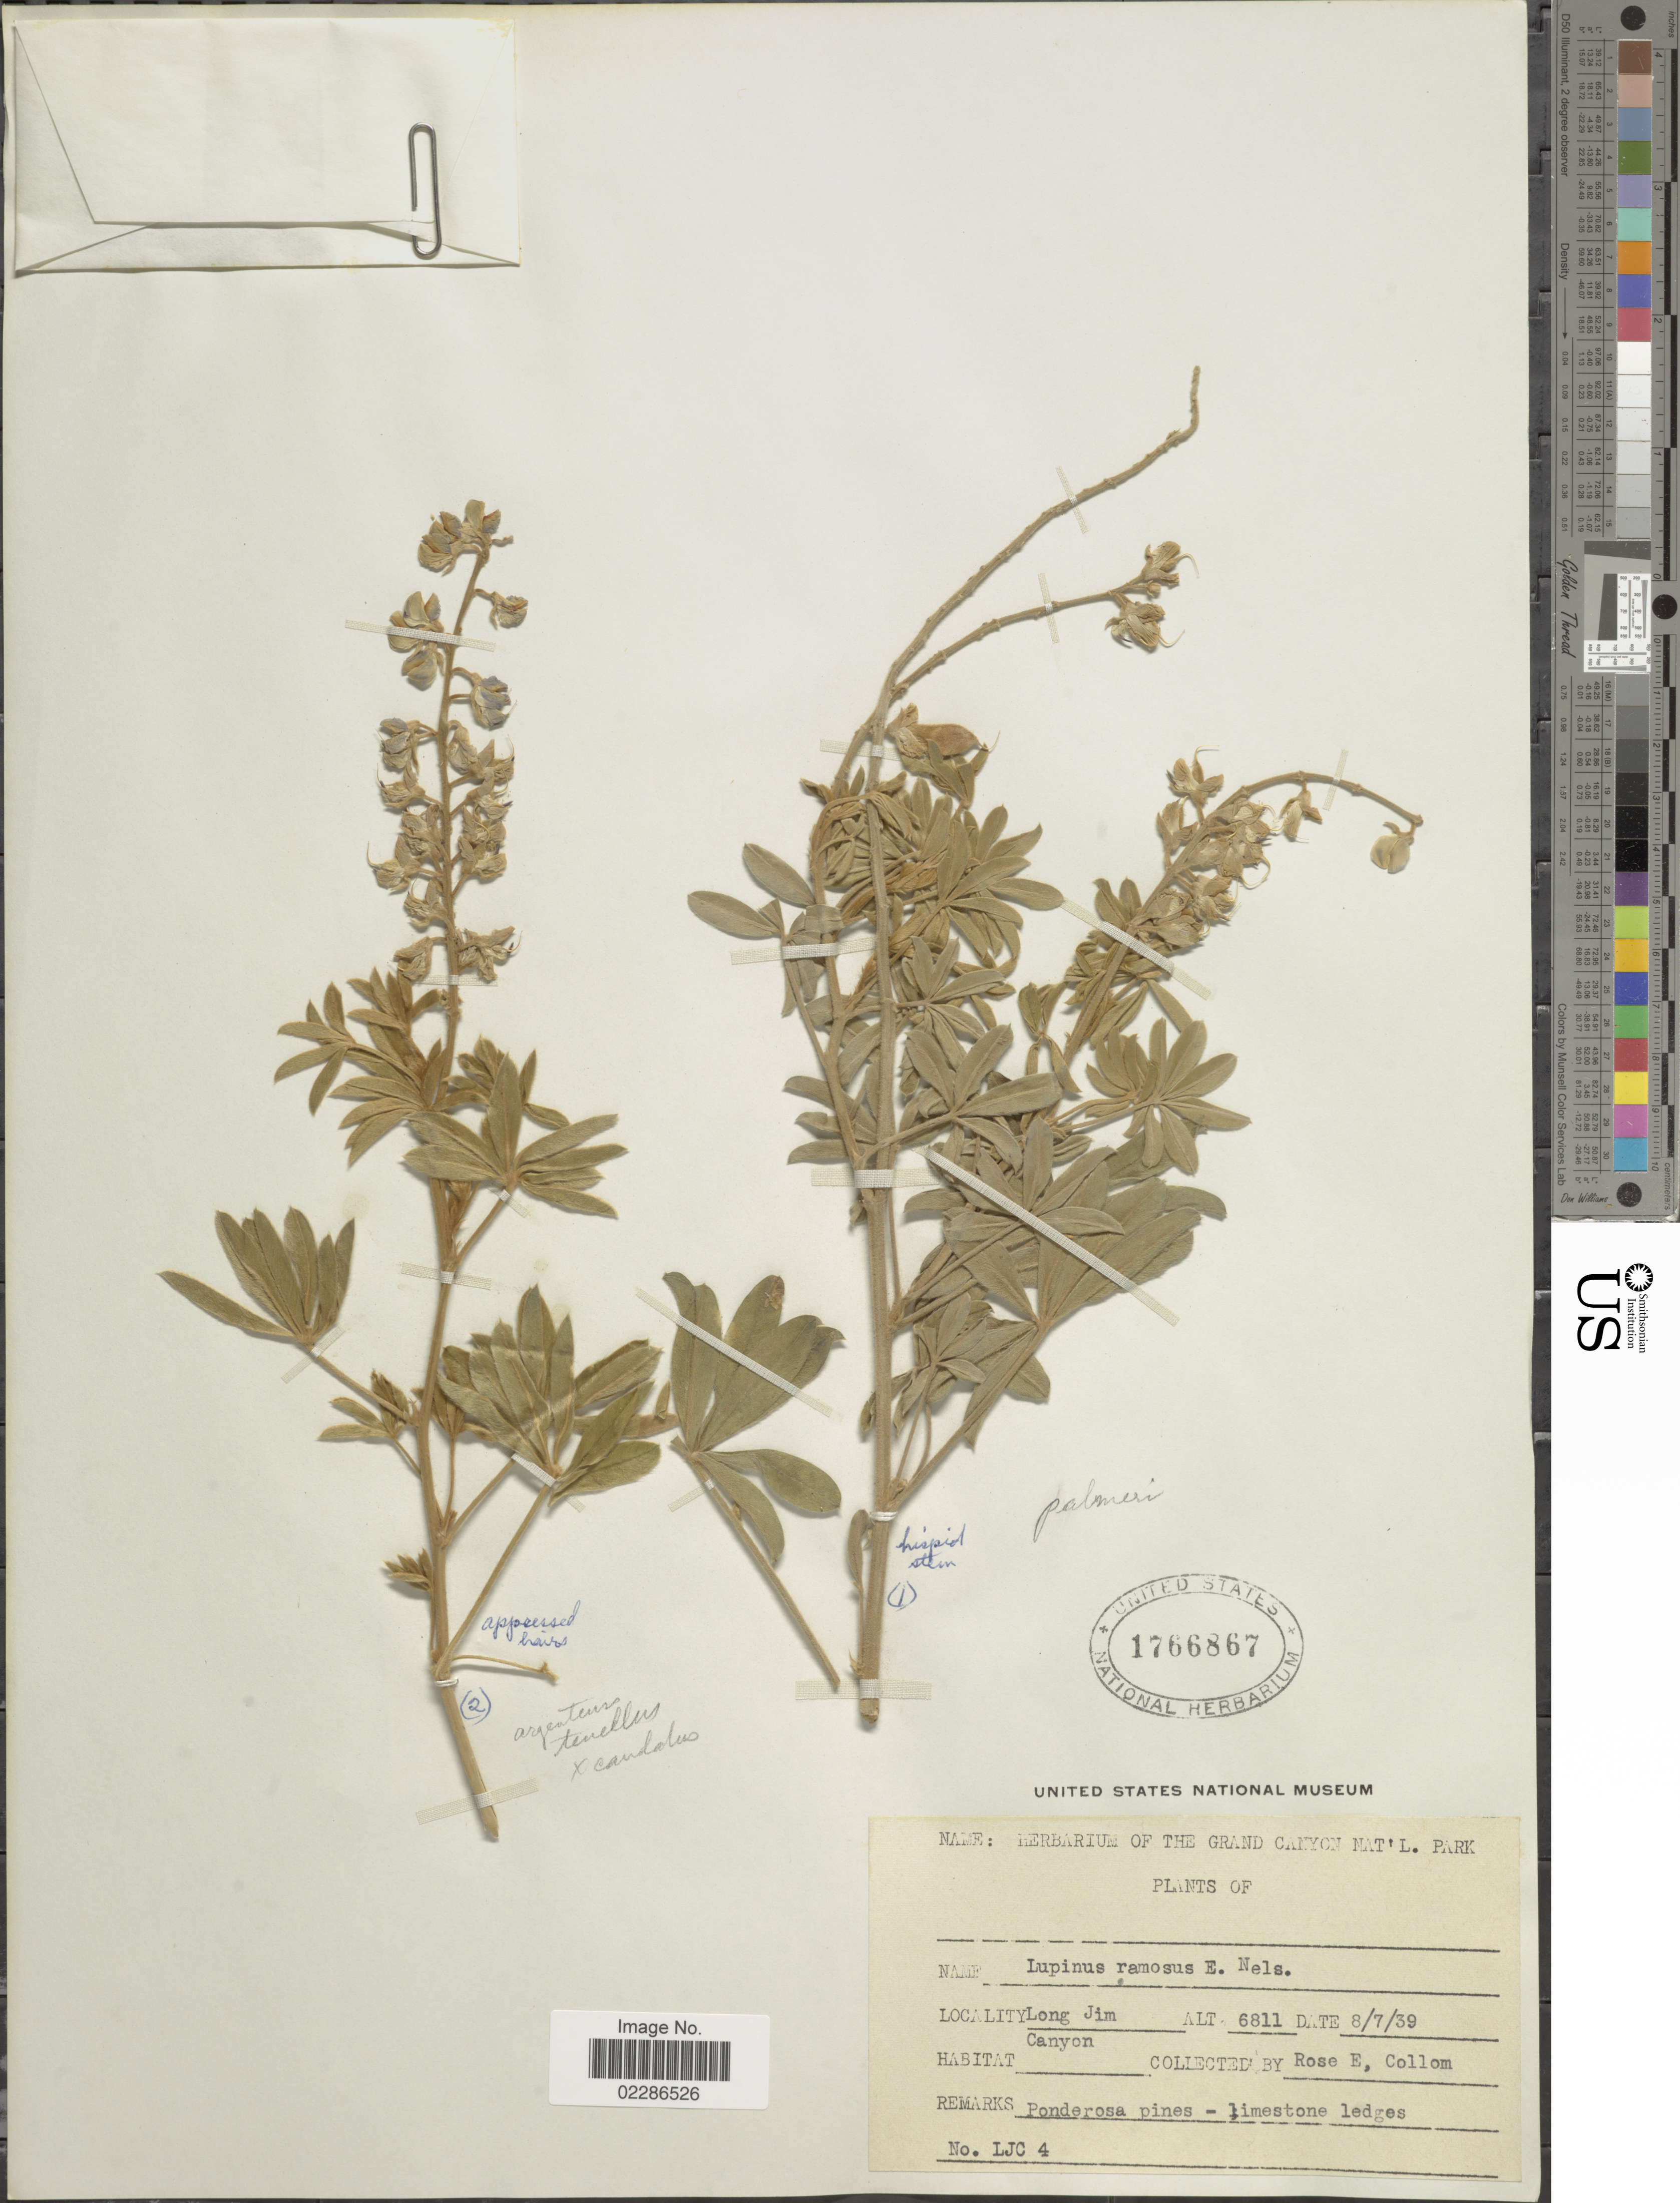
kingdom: Plantae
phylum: Tracheophyta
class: Magnoliopsida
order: Fabales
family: Fabaceae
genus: Lupinus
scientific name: Lupinus palmeri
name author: S. Watson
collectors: R. E. Collom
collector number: LJC 4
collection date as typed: Transcribed d/m/y: 8/7/39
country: United States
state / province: Arizona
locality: Long Jim, Canyon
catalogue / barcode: US 1766867